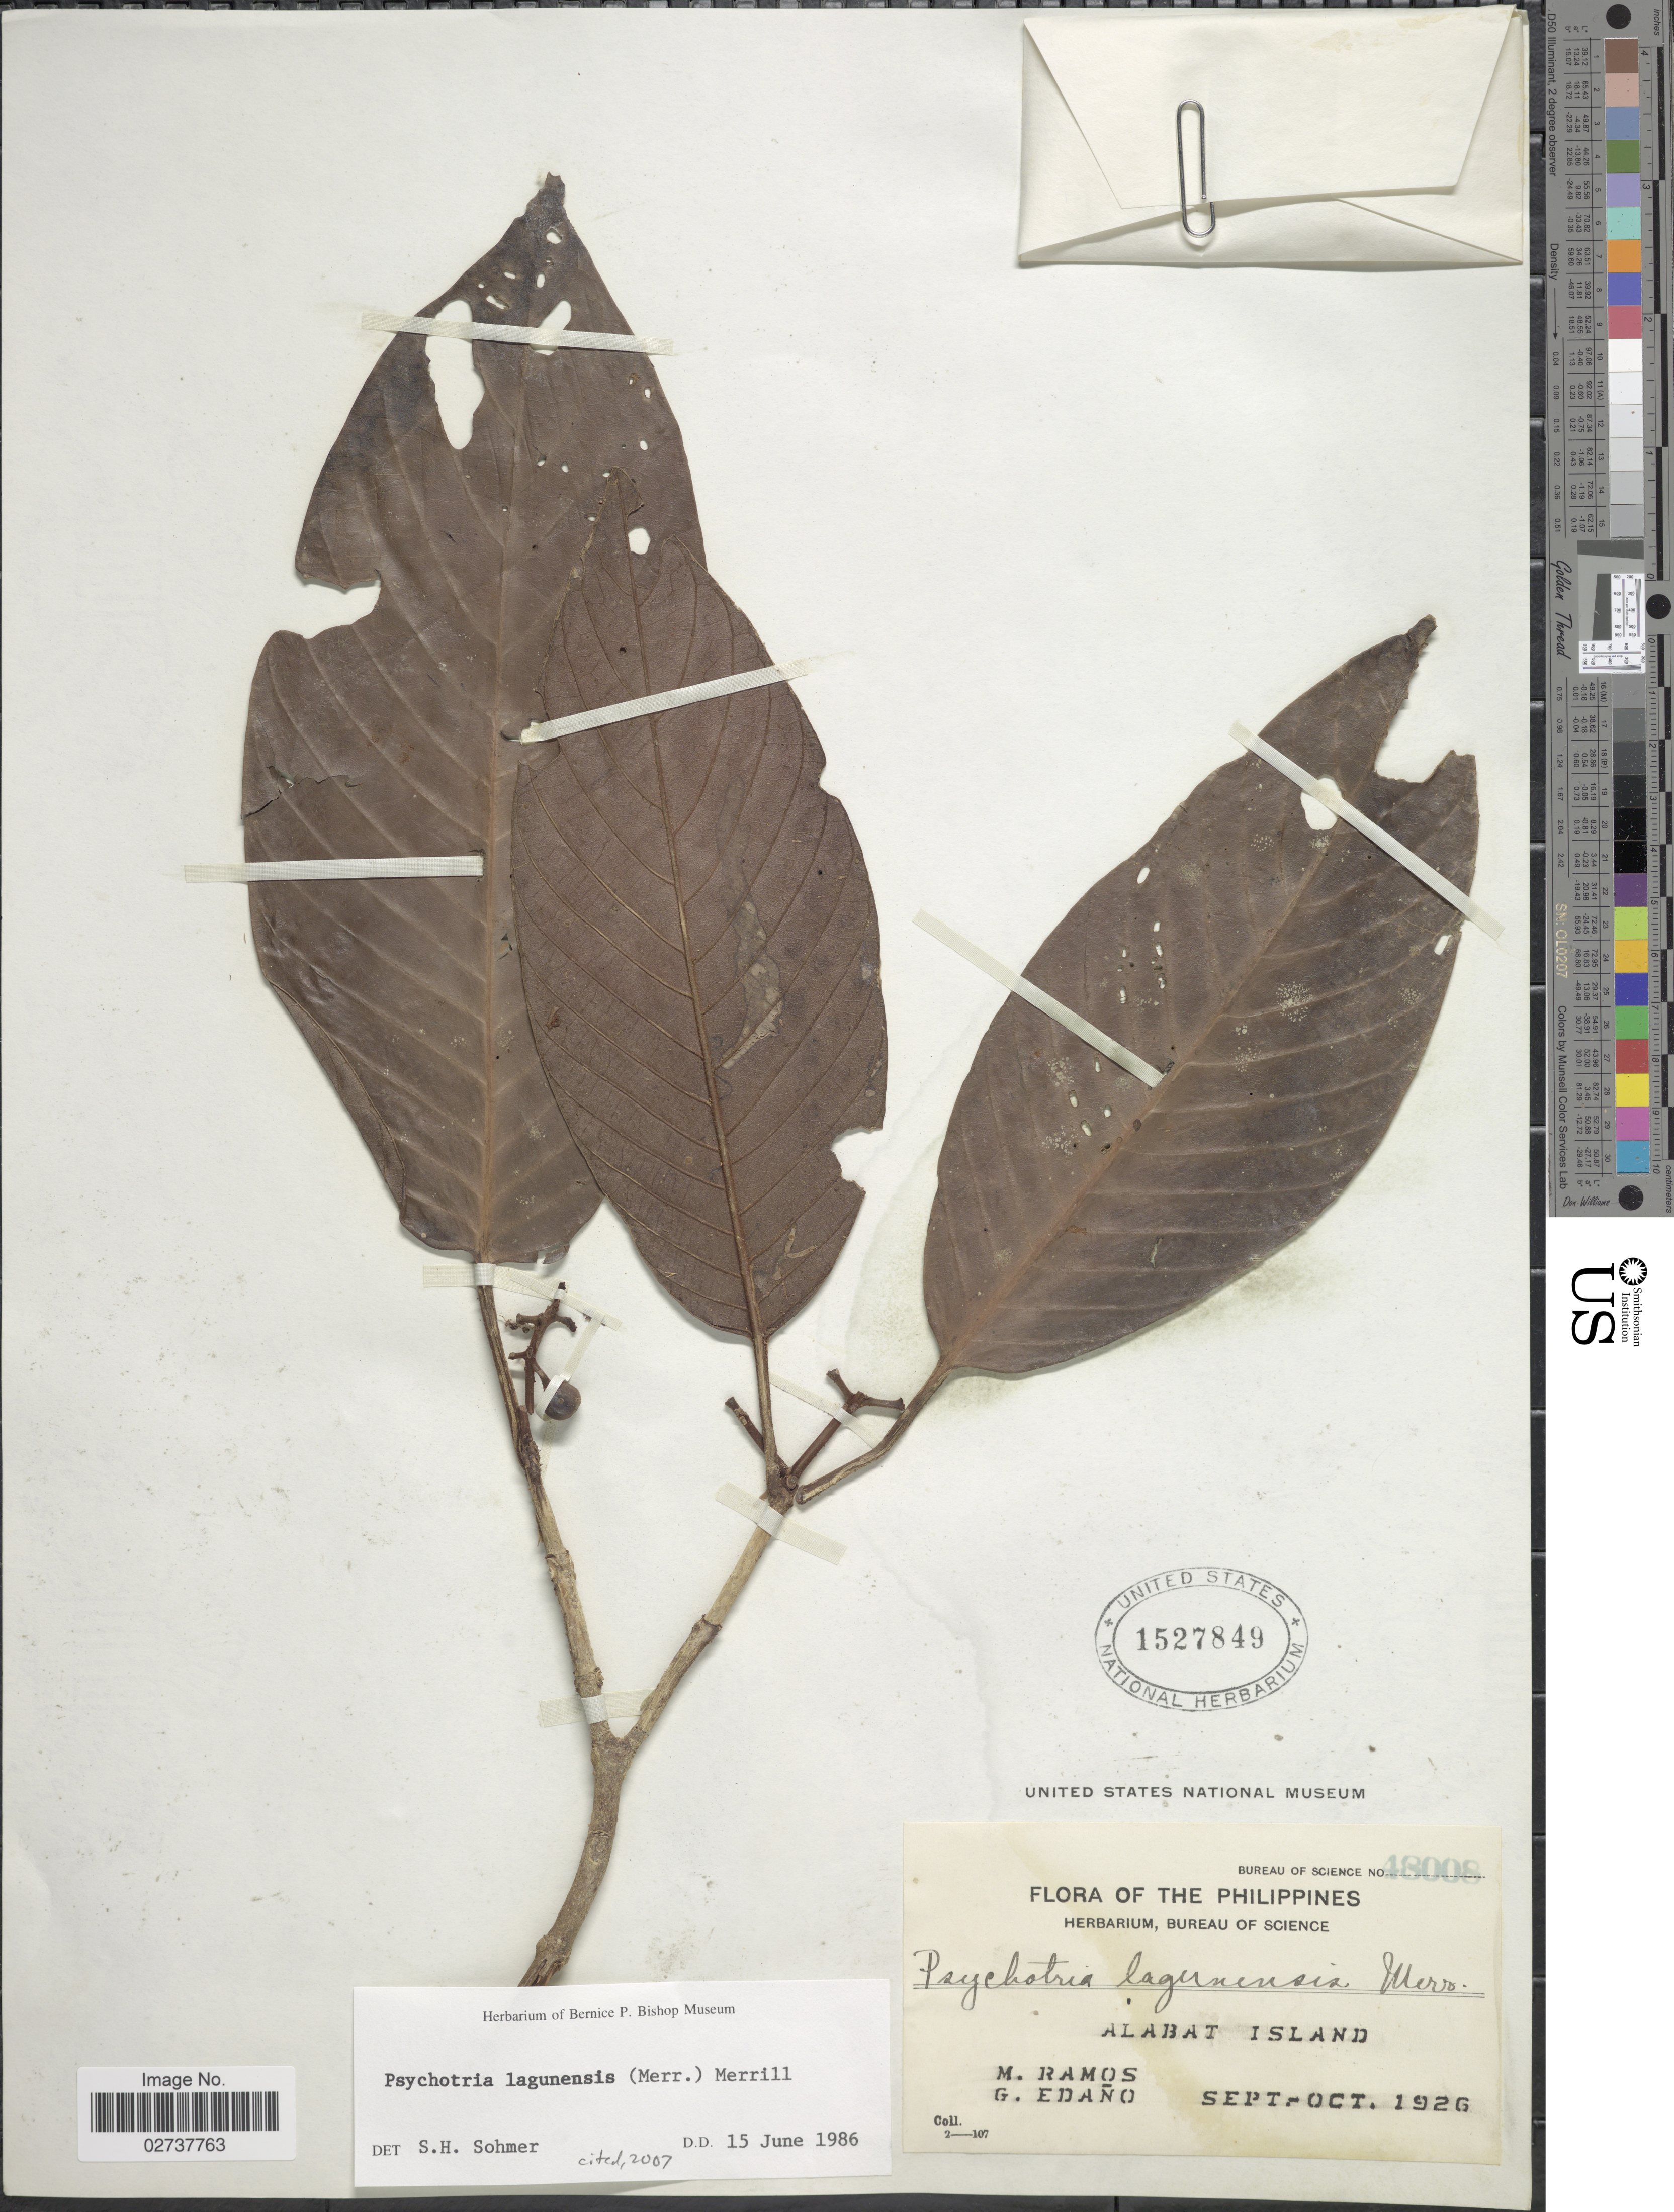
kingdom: Plantae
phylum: Tracheophyta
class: Magnoliopsida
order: Gentianales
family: Rubiaceae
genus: Psychotria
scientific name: Psychotria lagunensis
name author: (Merr.) Merr.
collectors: M. Ramos & G. Edaño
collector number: Bureau of Science 48008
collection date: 1926-09/1926-10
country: Philippines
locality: Alabat Island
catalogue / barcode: US 1527849